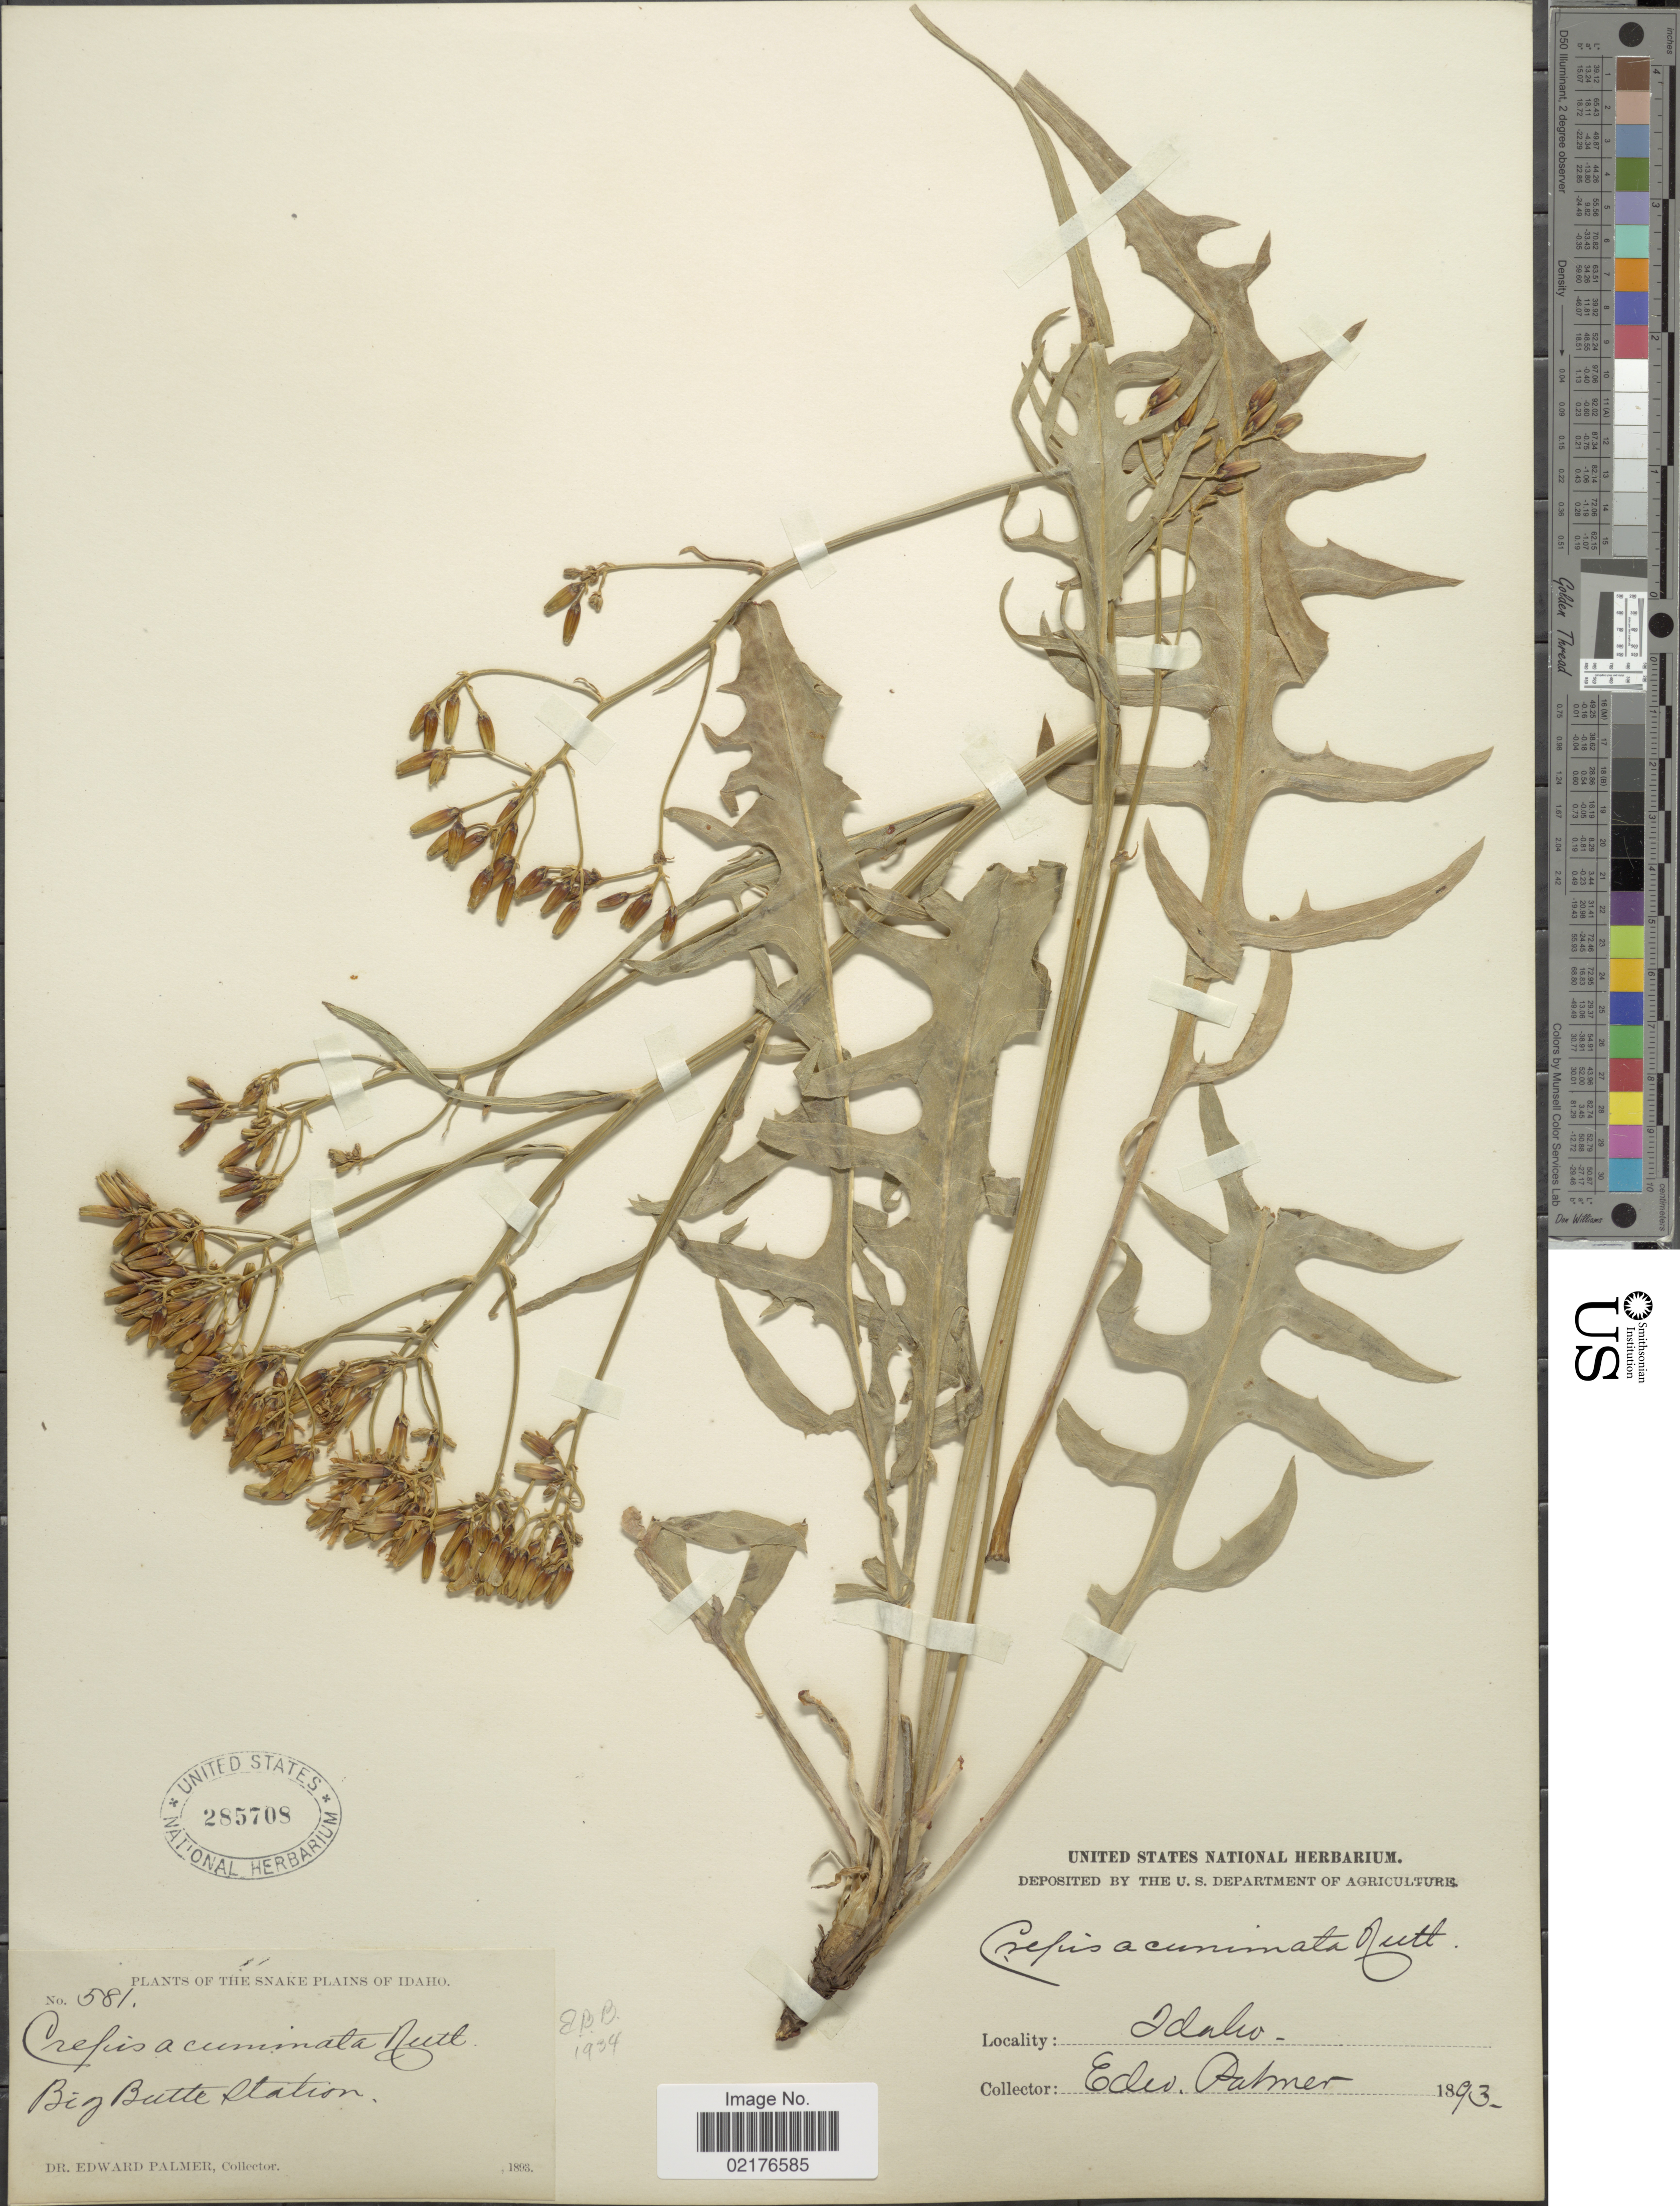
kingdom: Plantae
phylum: Tracheophyta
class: Magnoliopsida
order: Asterales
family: Asteraceae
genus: Crepis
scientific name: Crepis acuminata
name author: Nutt.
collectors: E. Palmer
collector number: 581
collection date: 1893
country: United States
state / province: Idaho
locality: The Snake Plains of Idaho, Big Butte Station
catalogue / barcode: US 285708